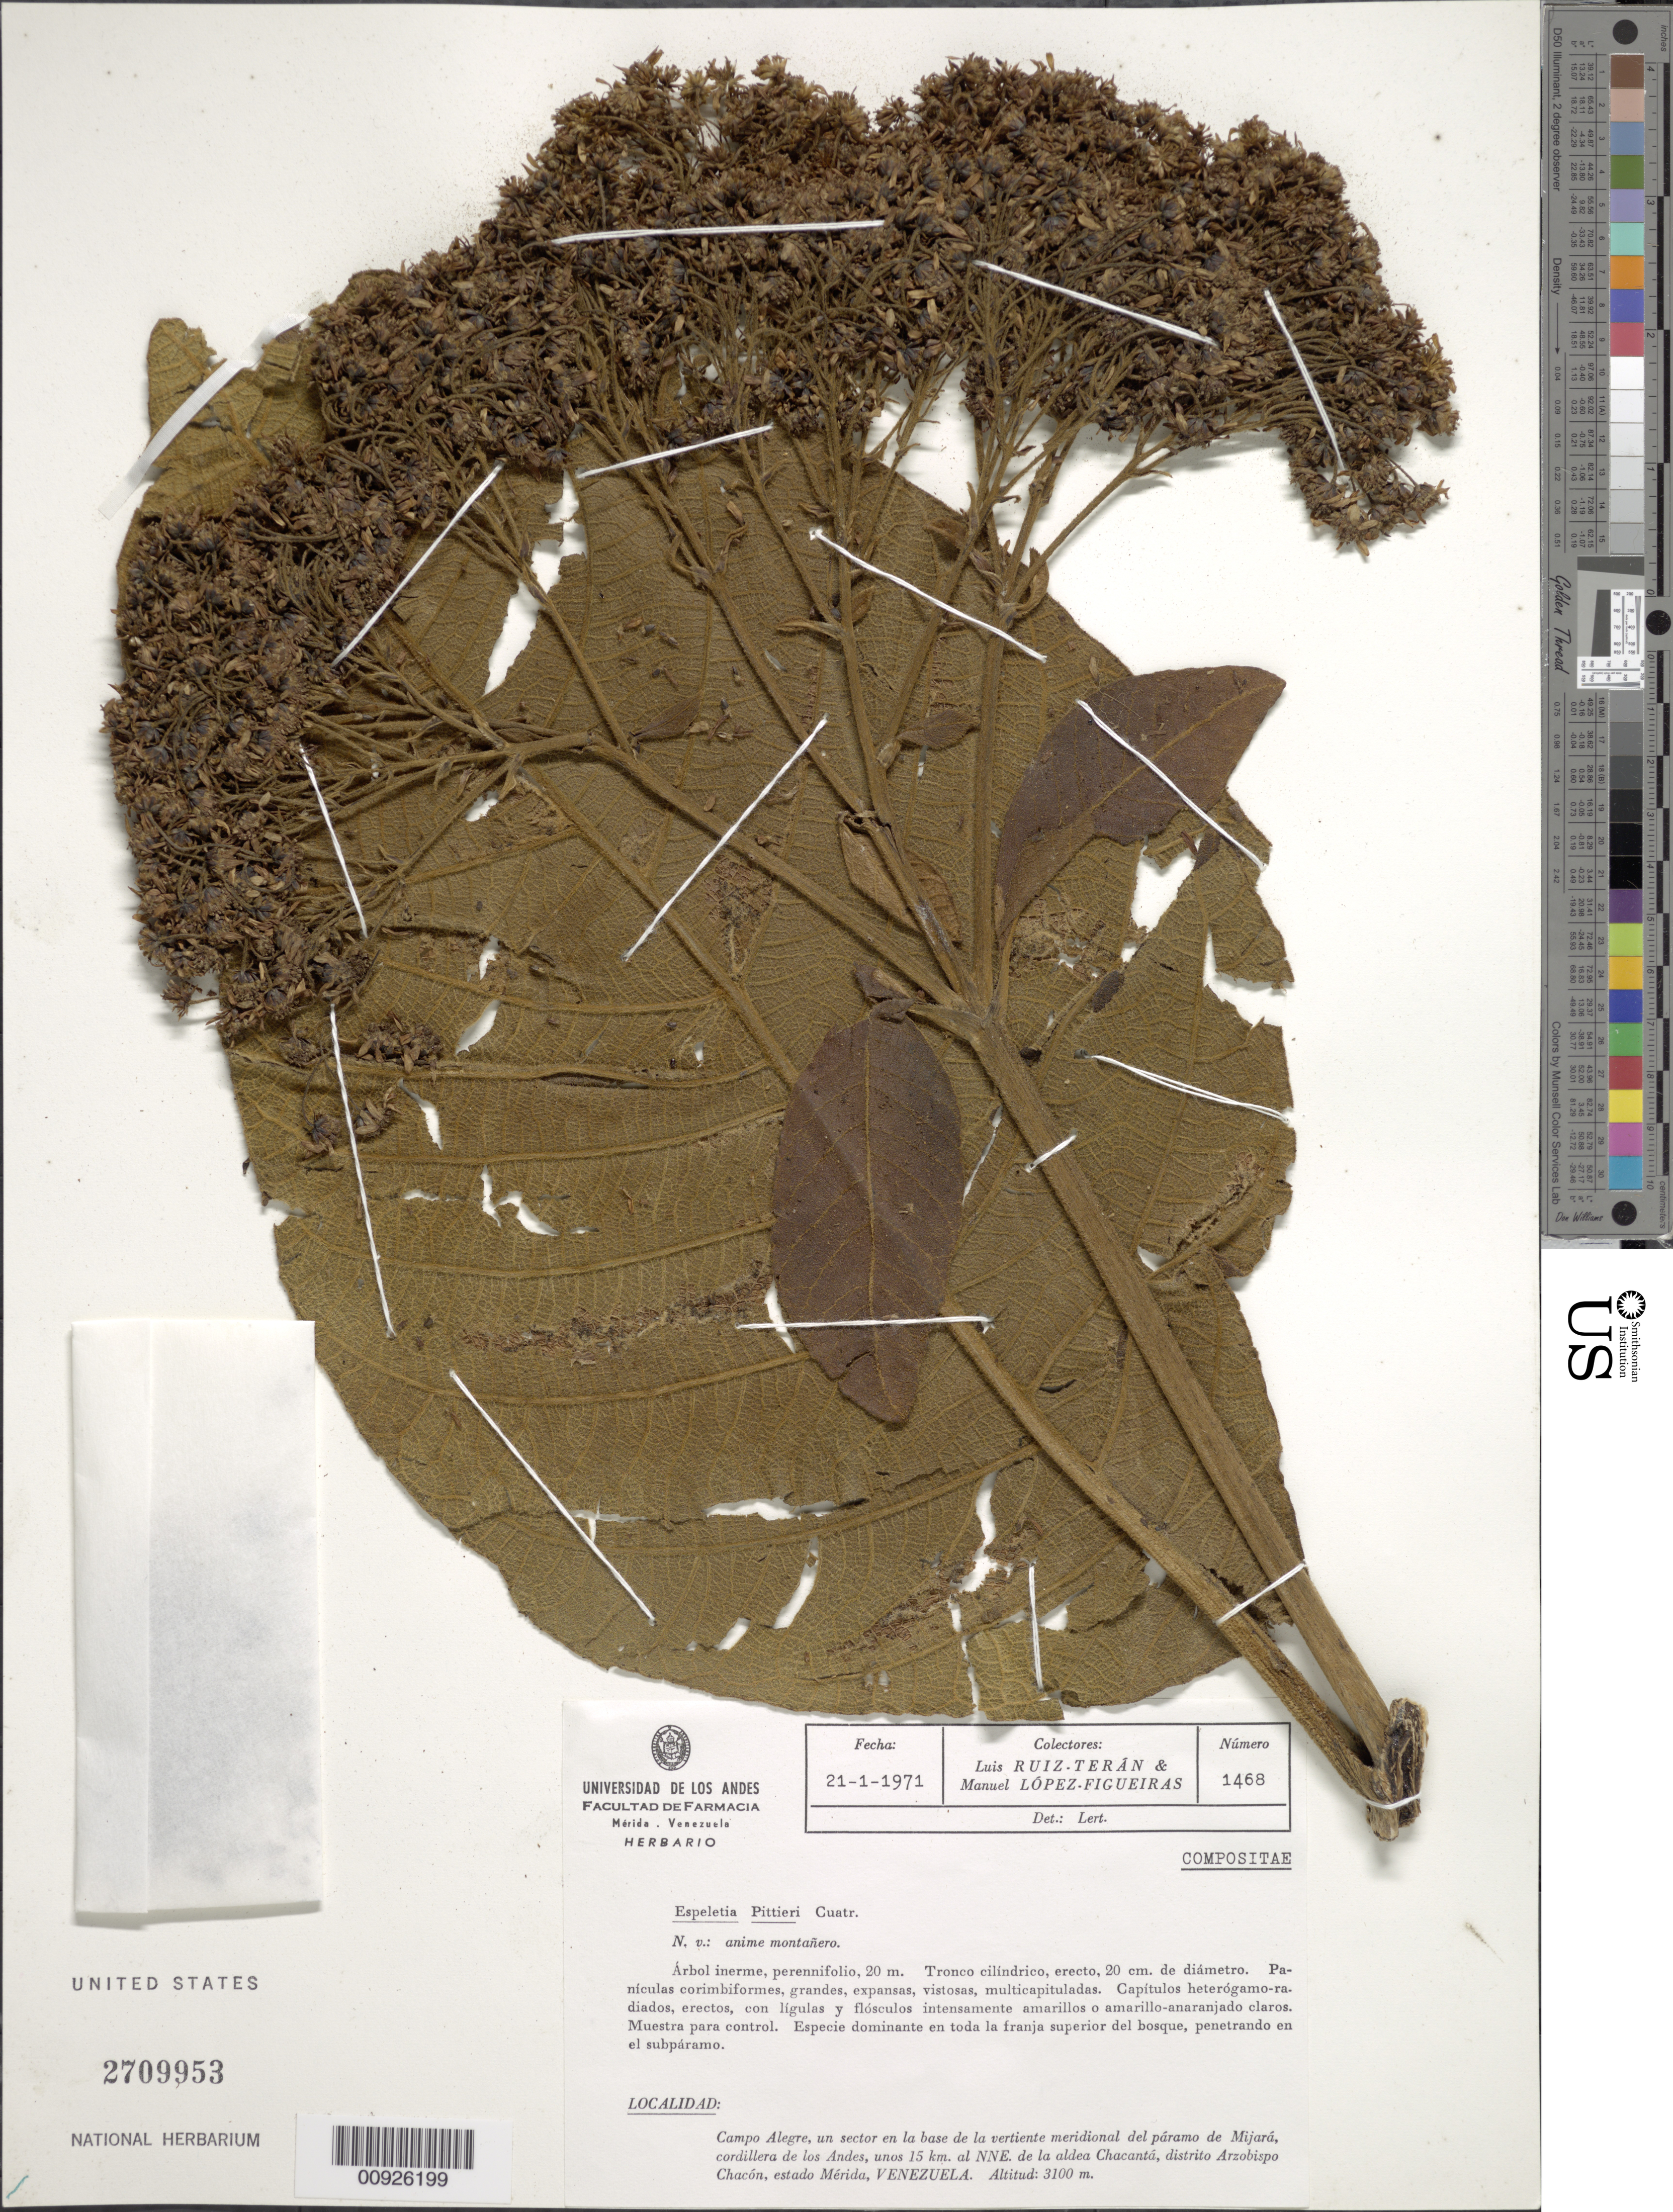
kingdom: Plantae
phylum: Tracheophyta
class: Magnoliopsida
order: Asterales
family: Asteraceae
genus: Carramboa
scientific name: Carramboa badilloi var. pittieri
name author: (Cuatrec.) Cuatrec.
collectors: L. Teran & M. López Figueiras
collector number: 1468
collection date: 1971-01-21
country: Venezuela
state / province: Mérida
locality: Campo Alegre, un sector en la base de la vertiente meridional del paramo de Mijara, cordillera de los Andes, unos 15 km. al NNE. de la aldea Chacanta, distrito Arzobispo Chacon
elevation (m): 3100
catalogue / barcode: US 2709953